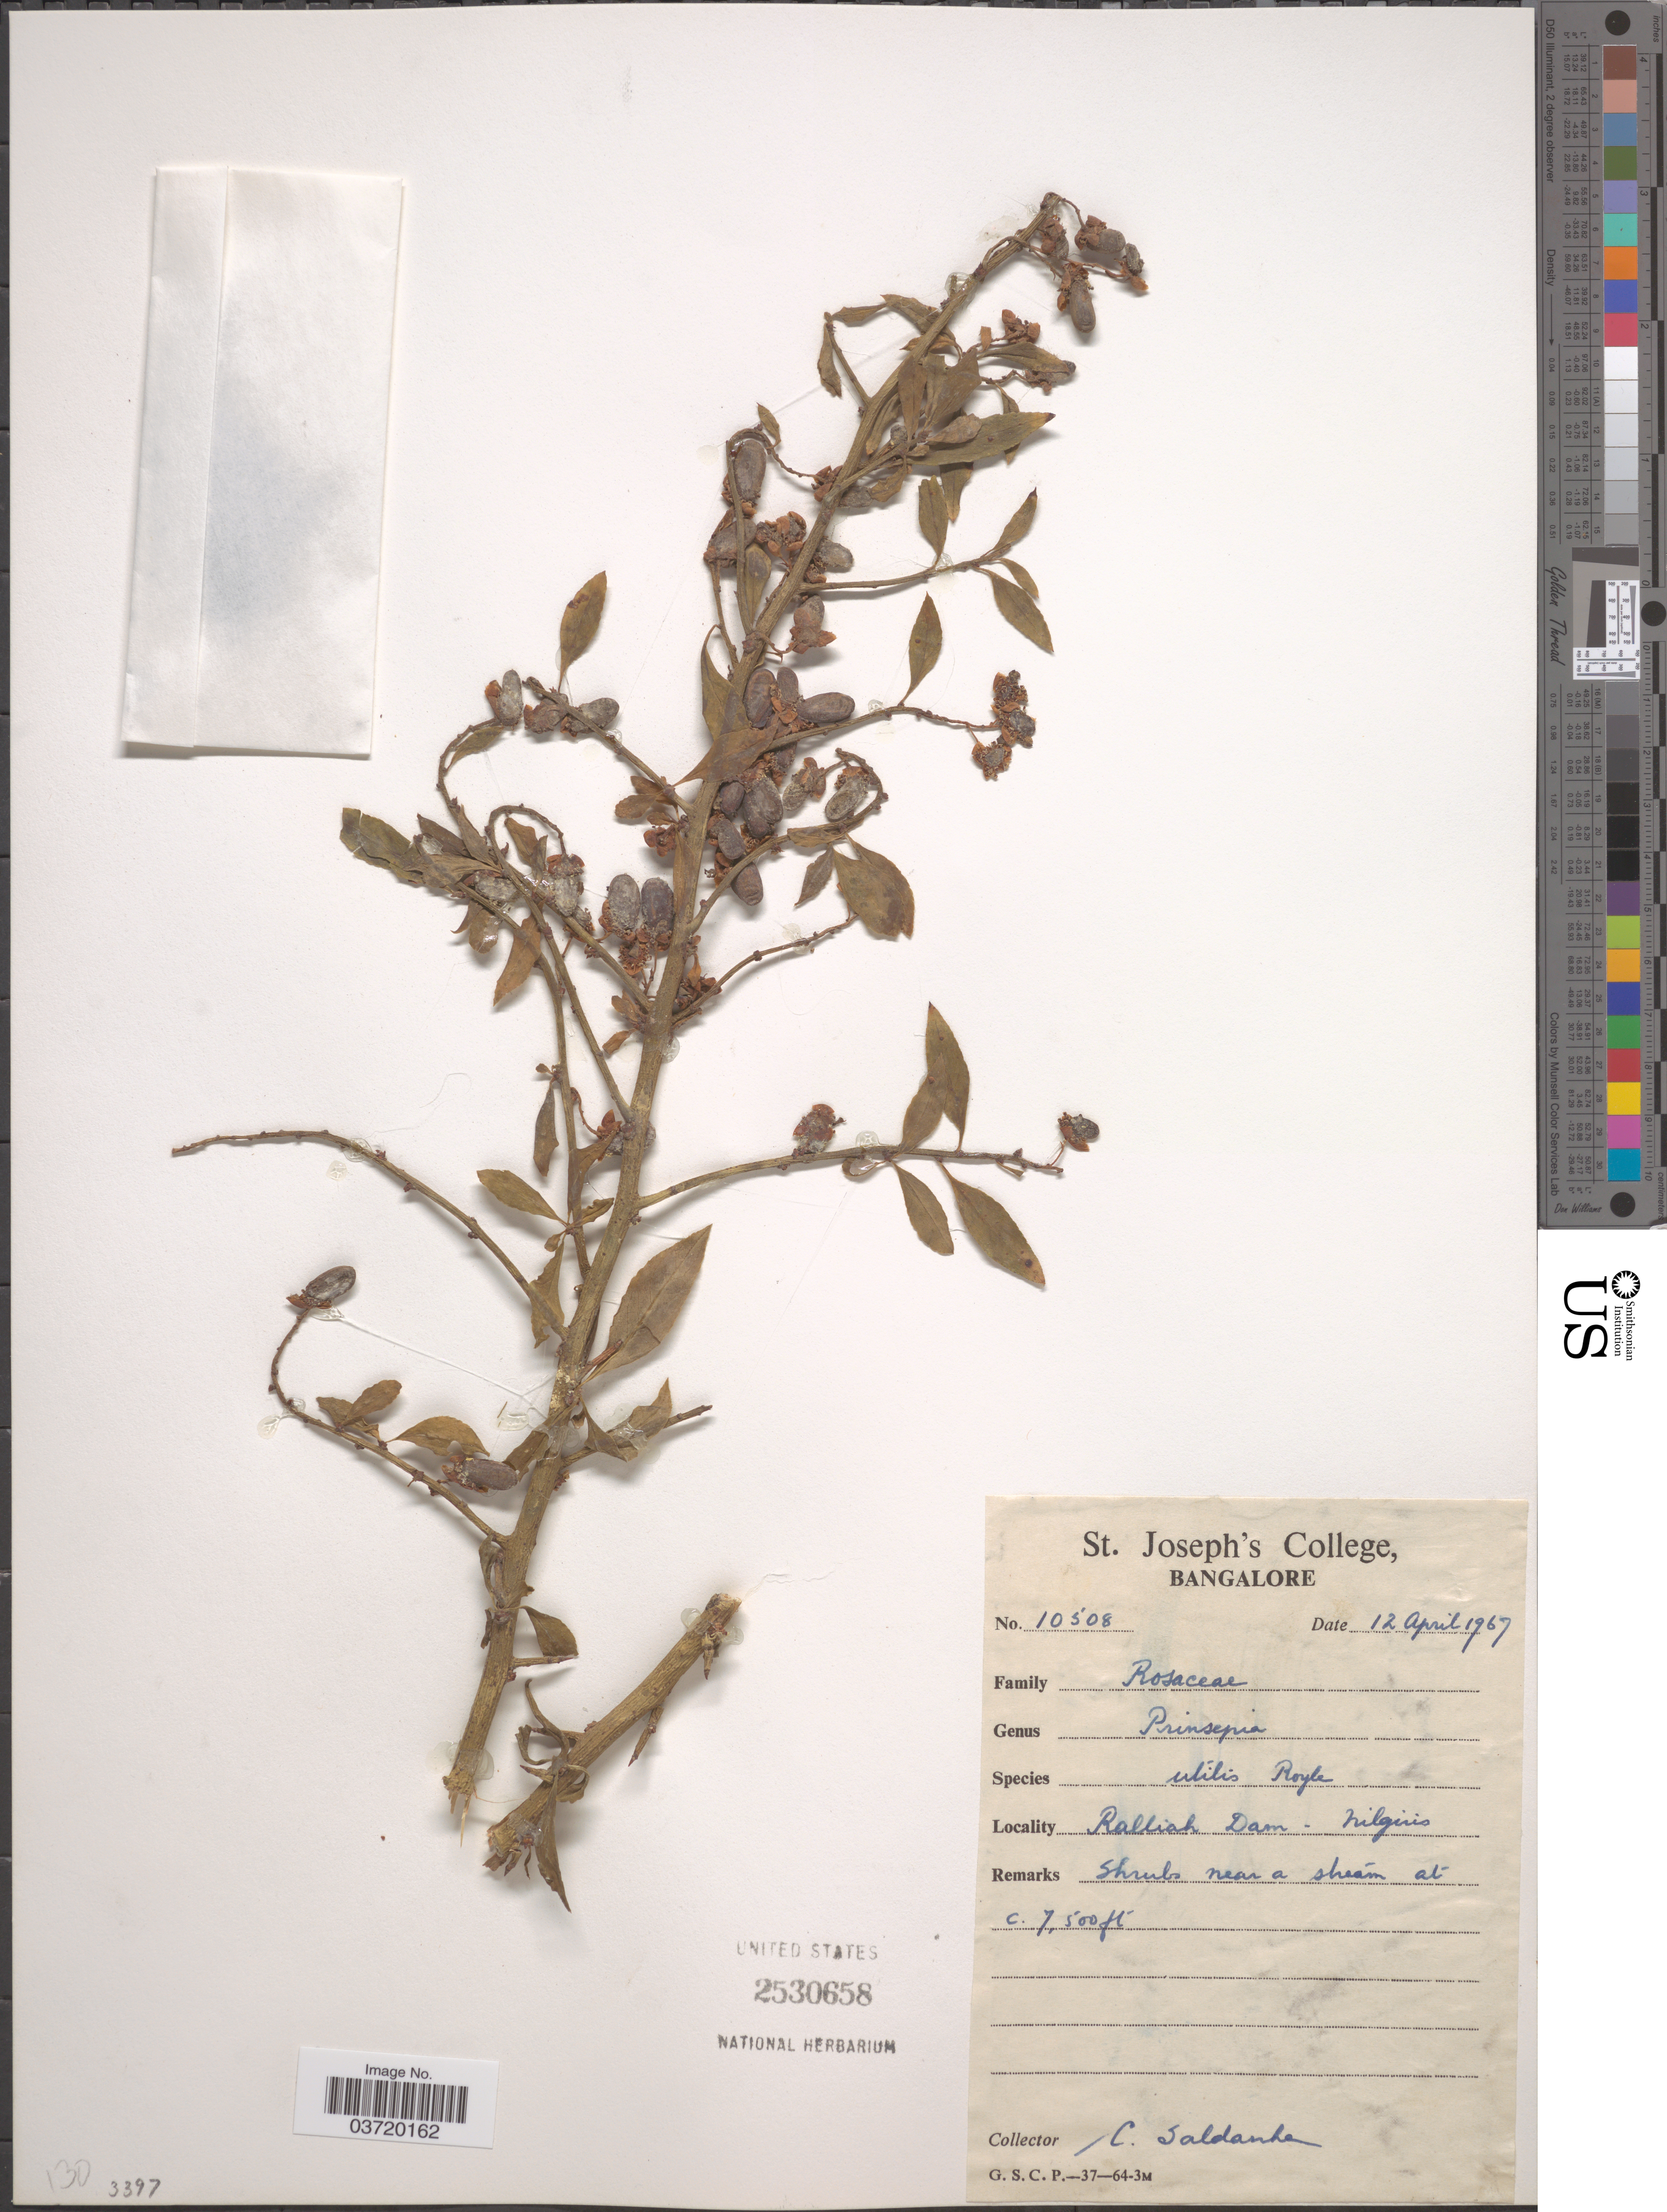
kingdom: Plantae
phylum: Tracheophyta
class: Magnoliopsida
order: Rosales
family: Rosaceae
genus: Prinsepia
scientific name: Prinsepia utilis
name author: Royle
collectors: C. Saldanha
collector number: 10508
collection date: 1967-04-12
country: India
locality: Ralliah Dam. Nilgiris.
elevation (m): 2286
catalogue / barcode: US 2530658